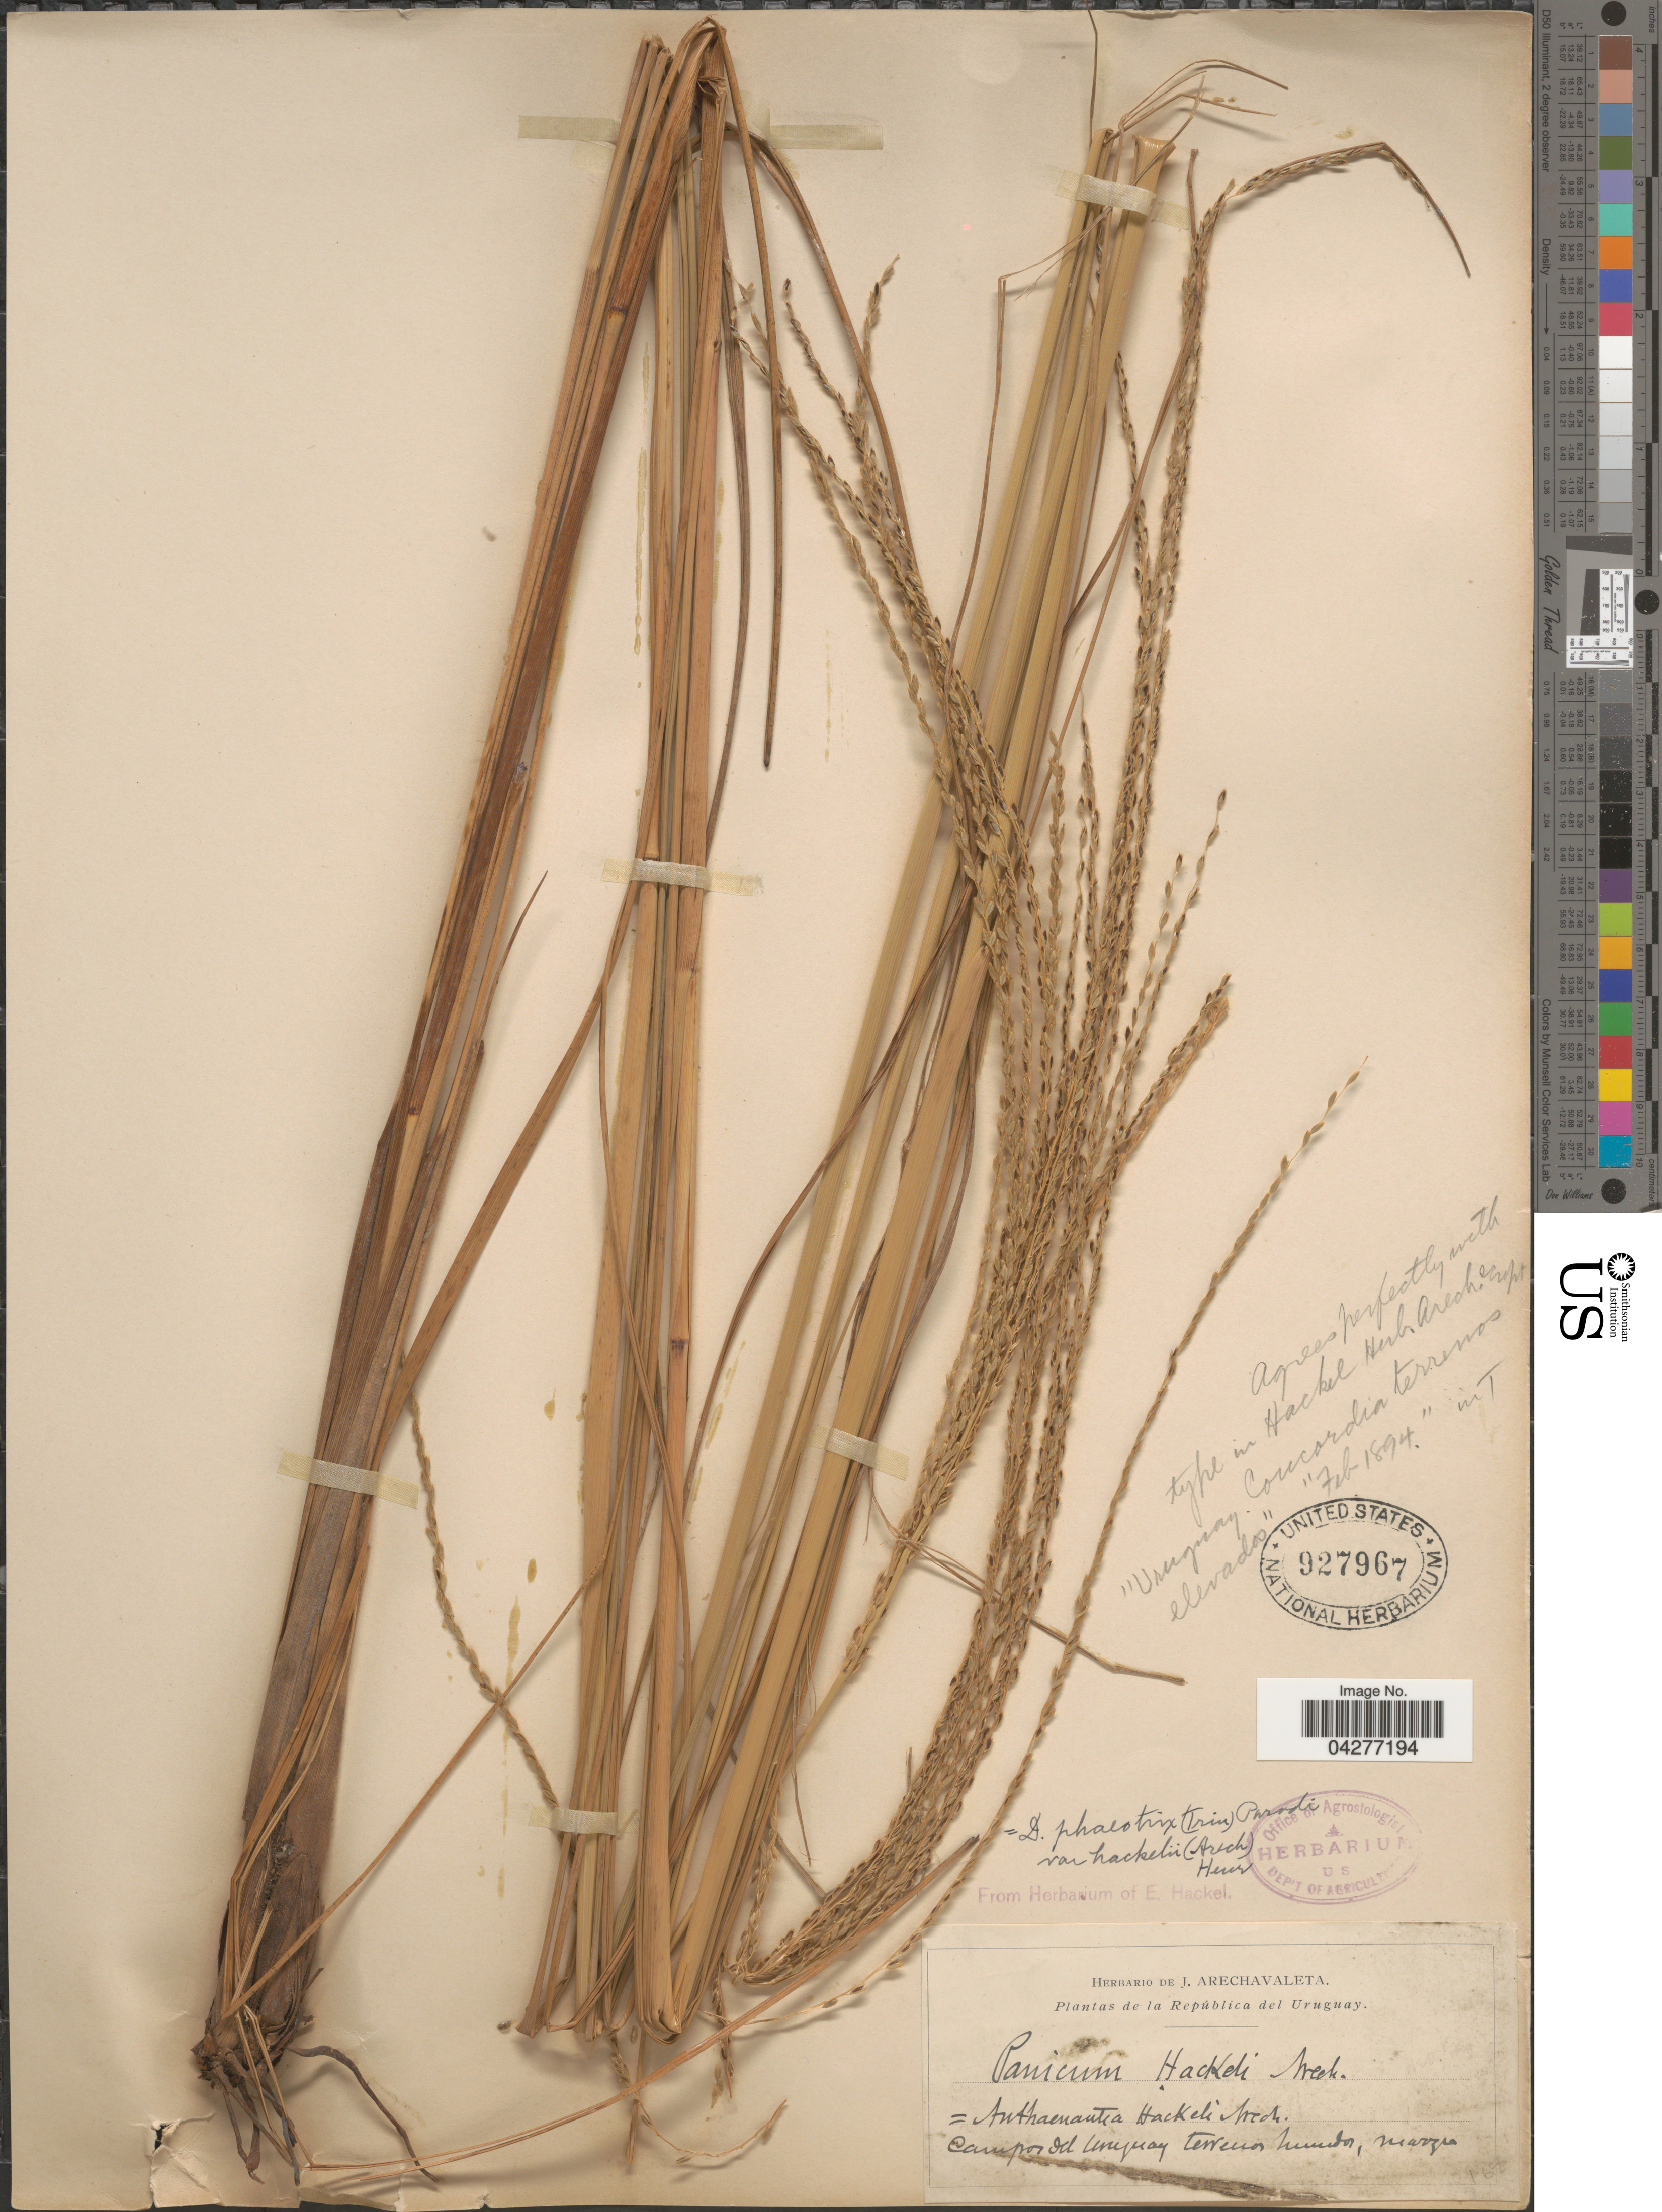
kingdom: Plantae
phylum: Tracheophyta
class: Liliopsida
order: Poales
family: Poaceae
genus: Digitaria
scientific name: Digitaria phaeothrix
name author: (Trin.) Parodi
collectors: ex herb. de J. Arechavaleta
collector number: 162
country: Uruguay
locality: Campos del Uruguay terrenos humidos.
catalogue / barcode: US 927967